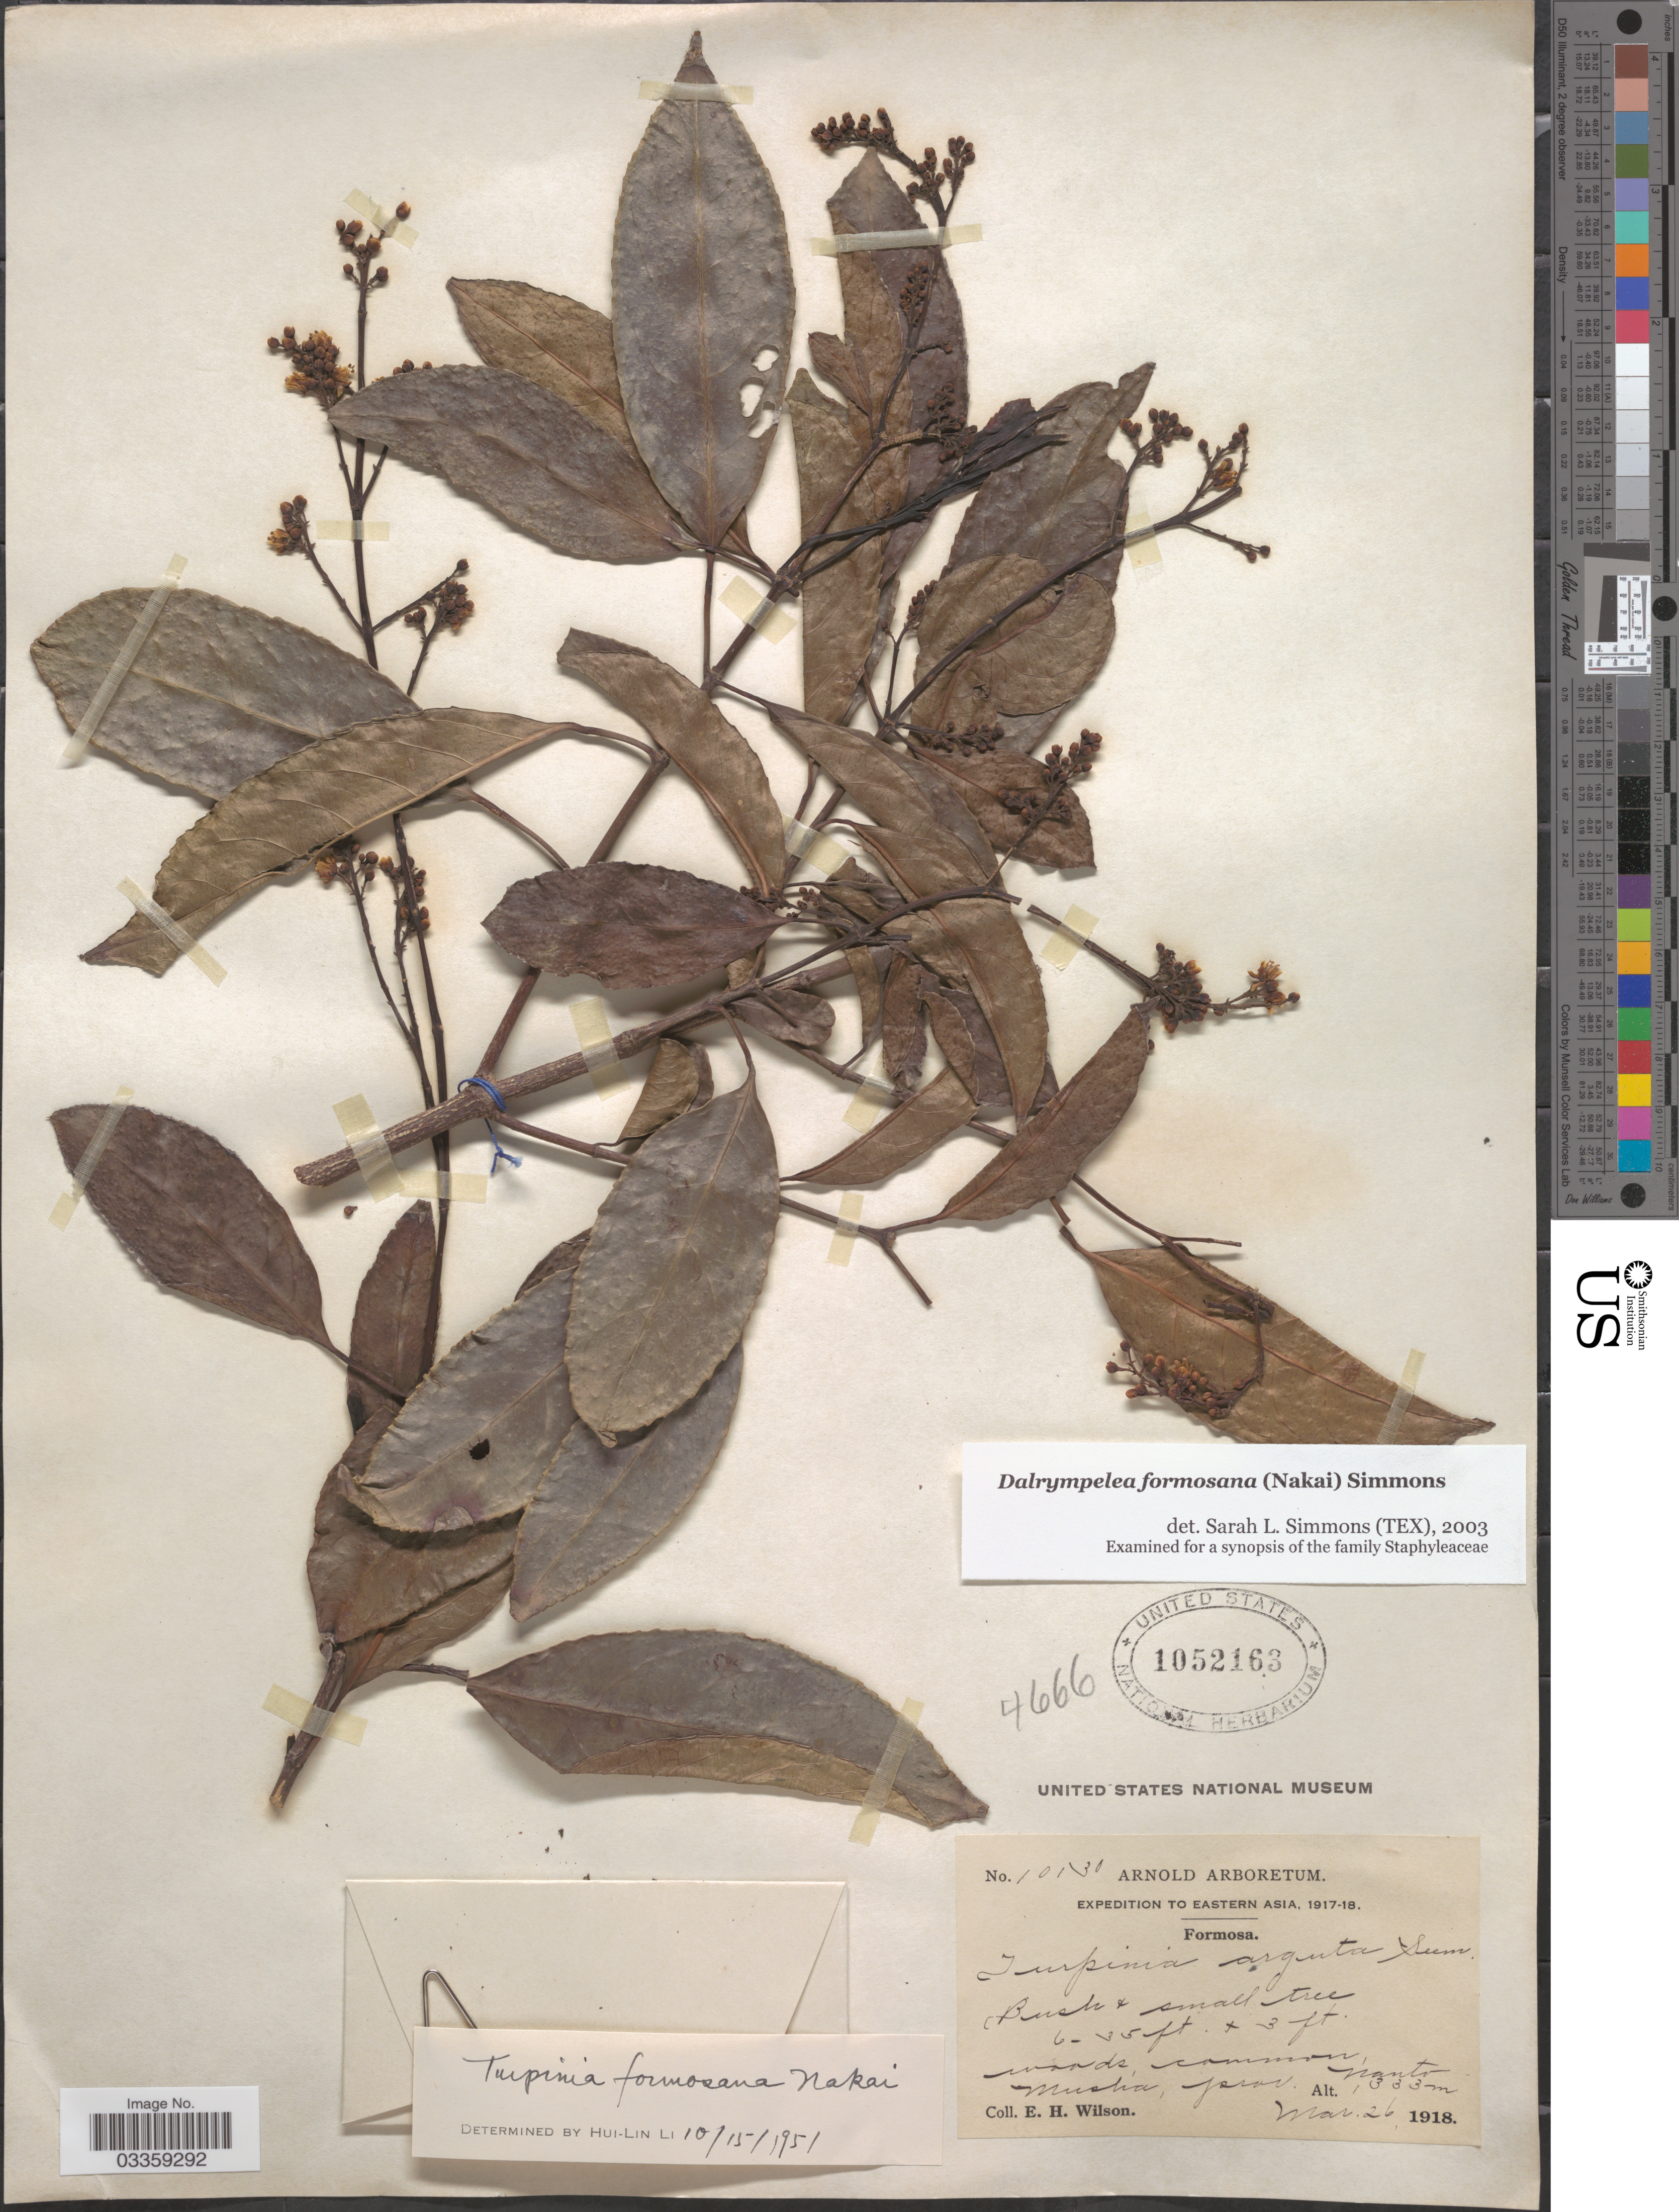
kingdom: Plantae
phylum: Tracheophyta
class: Magnoliopsida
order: Crossosomatales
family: Staphyleaceae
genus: Turpinia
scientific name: Turpinia formosana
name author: Nakai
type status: Isotype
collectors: E. Wilson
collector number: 10130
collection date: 1918-03-26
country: Taiwan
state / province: Nantou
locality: Eastern Asia, Formosa, Musha, prov. Nanto.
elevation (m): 1333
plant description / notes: Type collection of Turpinia formosana Nakai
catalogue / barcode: US 1052163